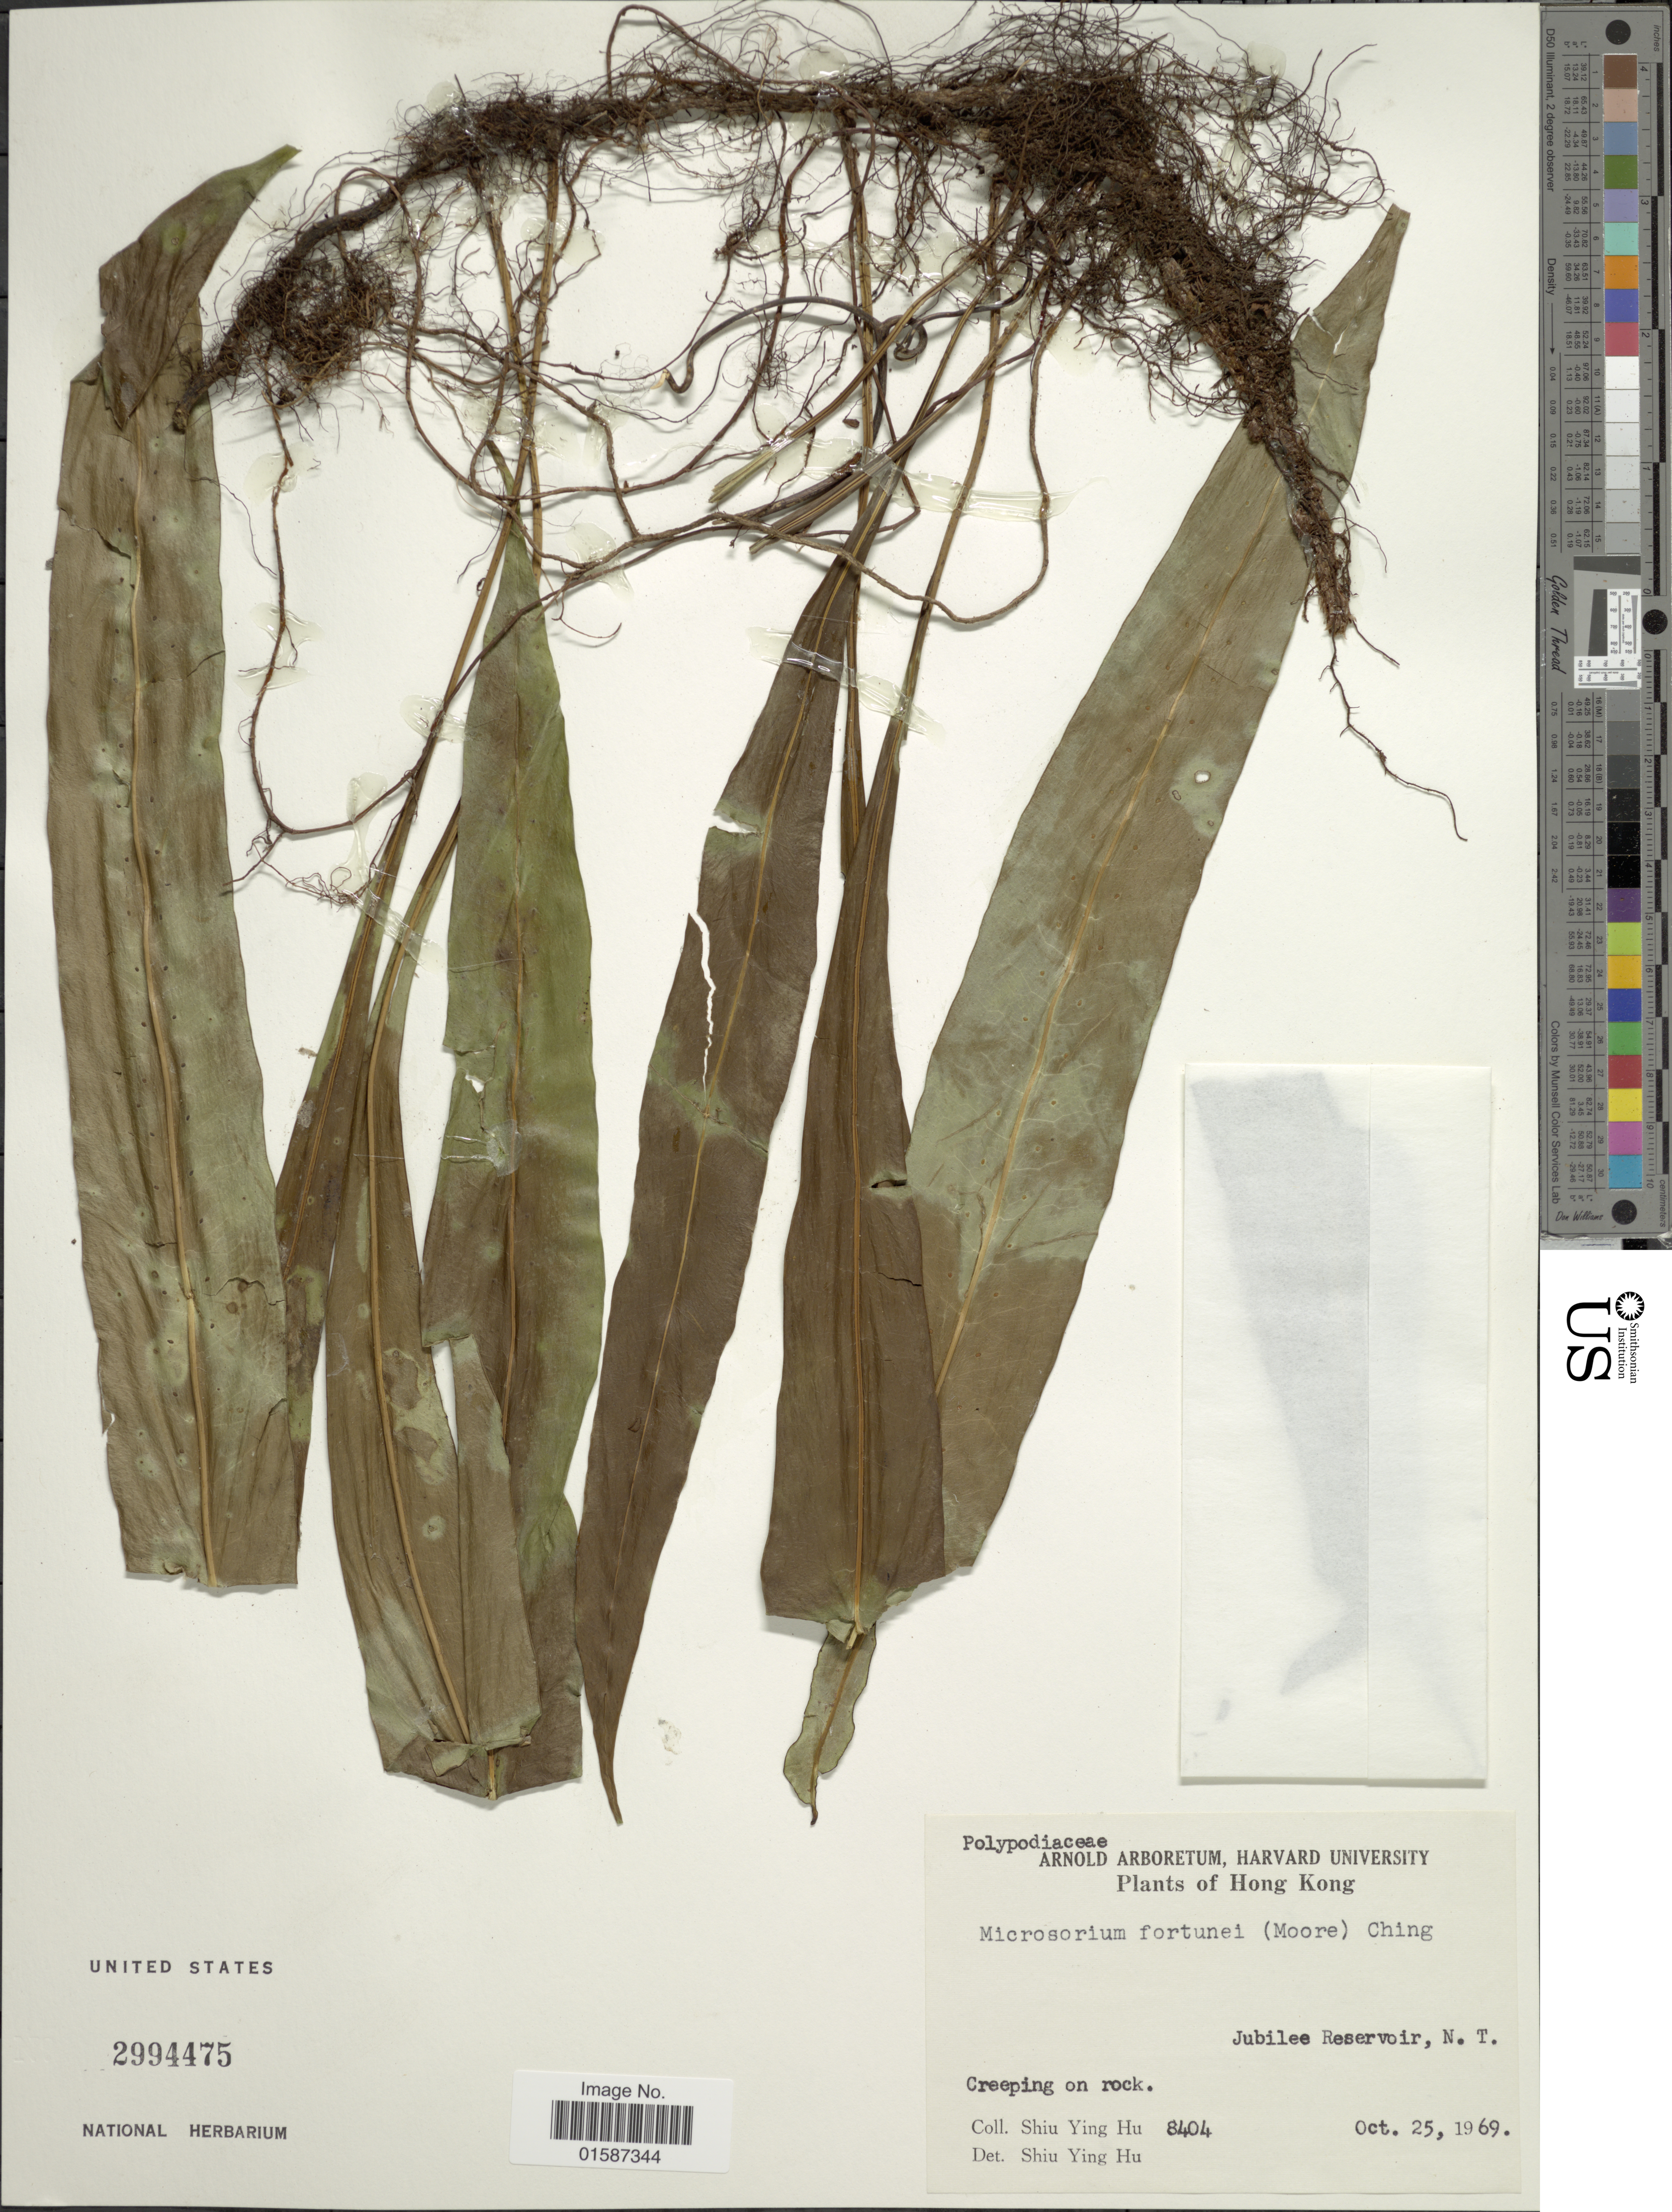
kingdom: Plantae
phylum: Tracheophyta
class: Polypodiopsida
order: Polypodiales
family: Polypodiaceae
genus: Neolepisorus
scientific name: Neolepisorus fortunei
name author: (T. Moore) Li S. Wang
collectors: S. Y. Hu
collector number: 8404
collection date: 1969-10-25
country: China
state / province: Hong Kong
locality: Hong Kong, Jubilee Reservoir, N. T.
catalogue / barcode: US 2994475